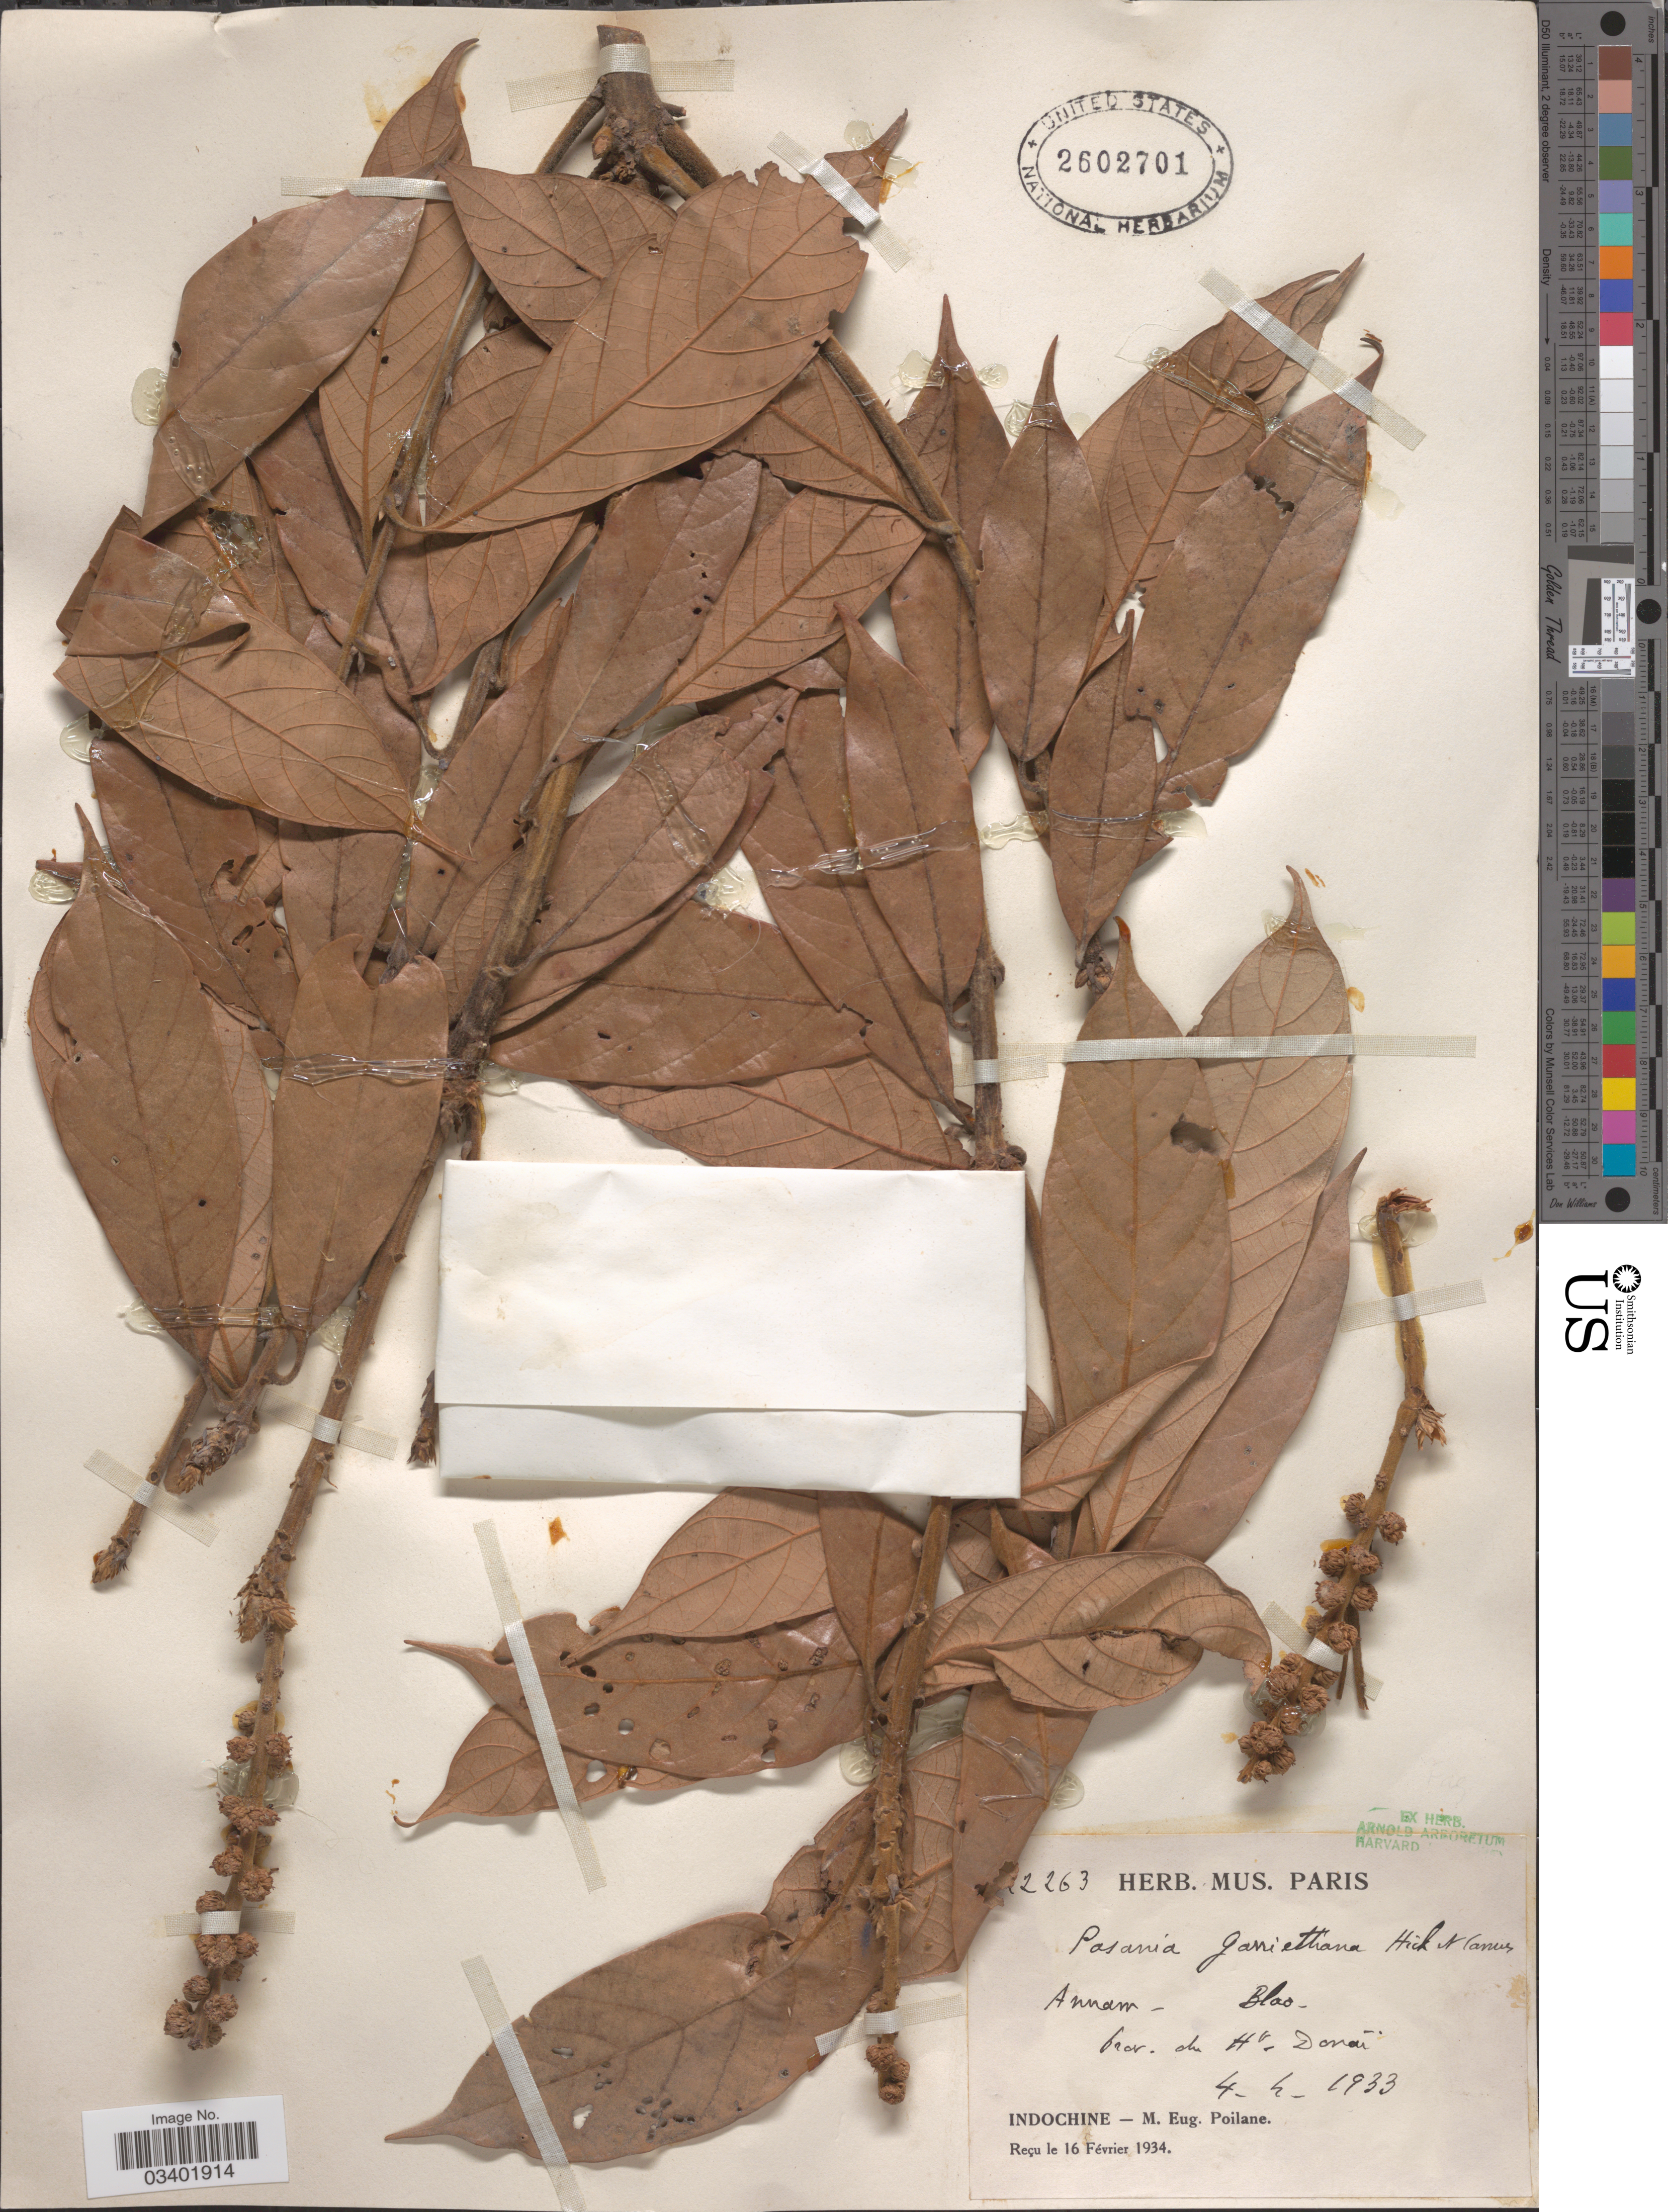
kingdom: Plantae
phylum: Tracheophyta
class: Magnoliopsida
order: Fagales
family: Fagaceae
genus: Lithocarpus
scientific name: Lithocarpus garrettianus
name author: (Craib) A. Camus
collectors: M. Poilane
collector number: !2263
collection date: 1933-04-04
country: Vietnam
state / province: Dong Nai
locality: Annam. Blao. Prov. du Ht. Donaï. Indochine.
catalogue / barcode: US 2602701